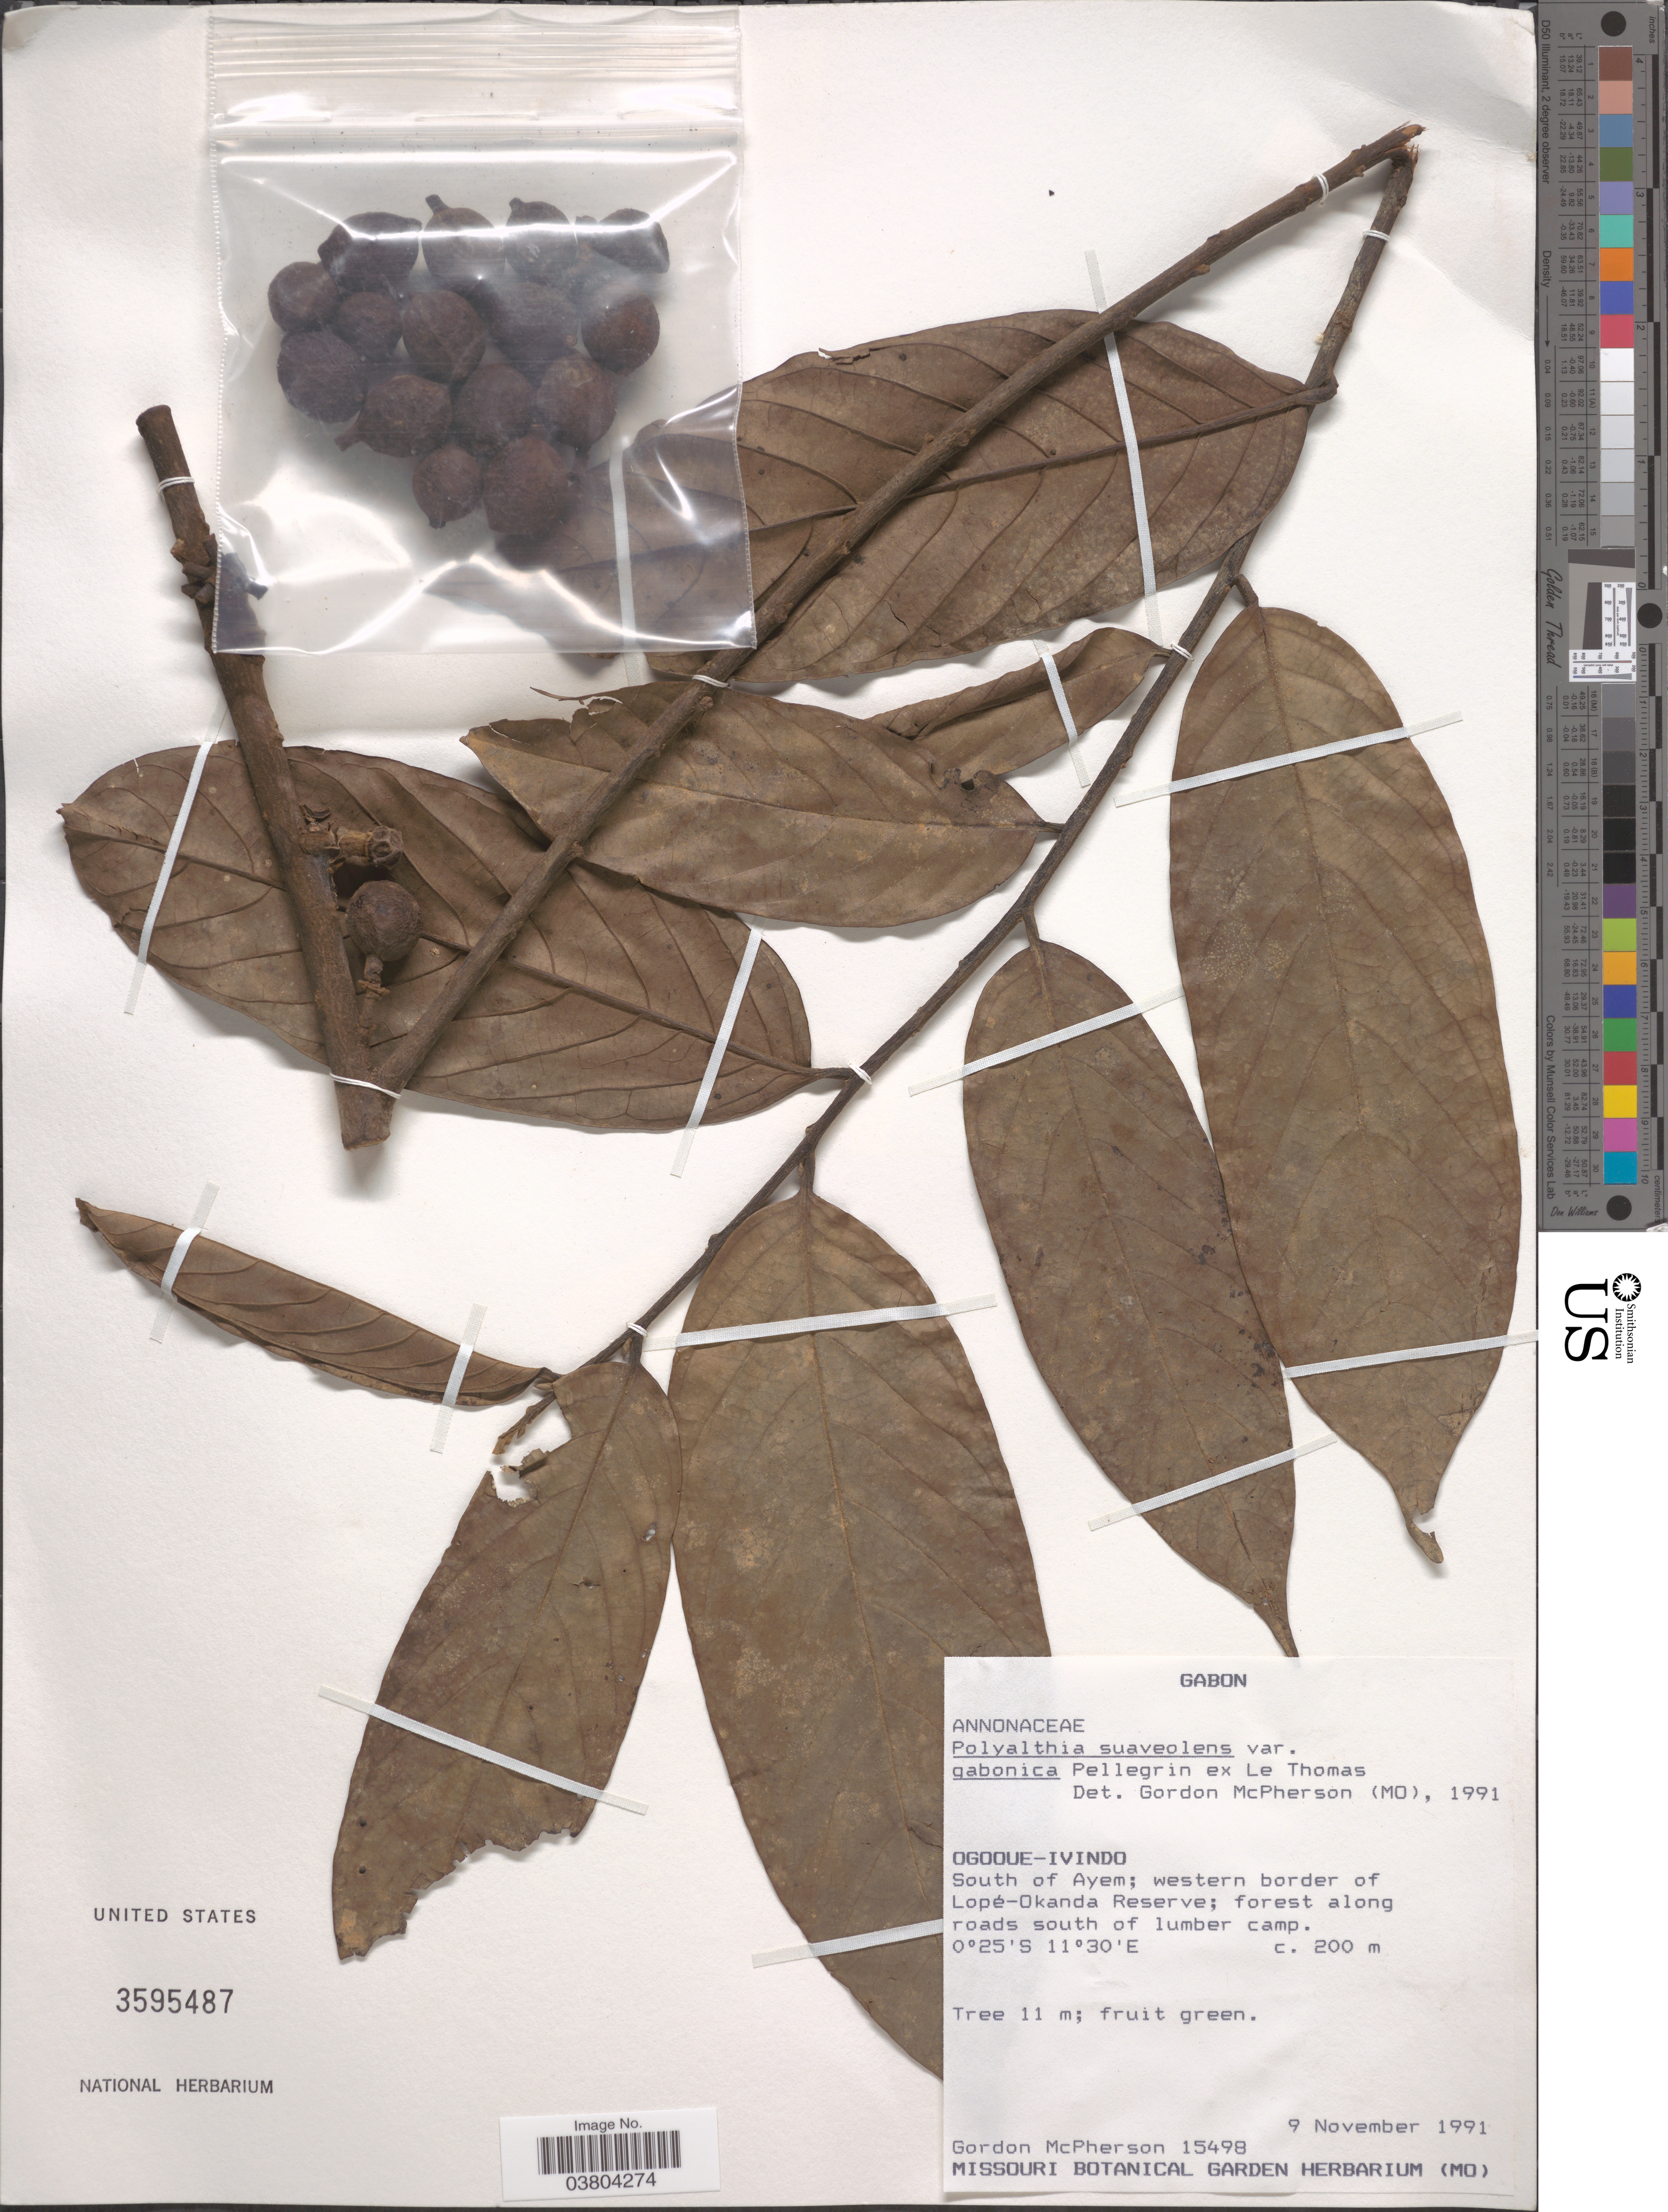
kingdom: Plantae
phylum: Tracheophyta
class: Magnoliopsida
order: Magnoliales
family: Annonaceae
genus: Greenwayodendron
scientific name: Greenwayodendron suaveolens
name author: (Engl. & Diels) Verdc.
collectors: G. McPherson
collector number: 15498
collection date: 1991-11-09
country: Gabon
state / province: Ogooue-Ivindo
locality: South of Ayem; western border of Lopé-Okanda Reserve; forest along roads south of lumber camp.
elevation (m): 200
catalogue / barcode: US 3595487